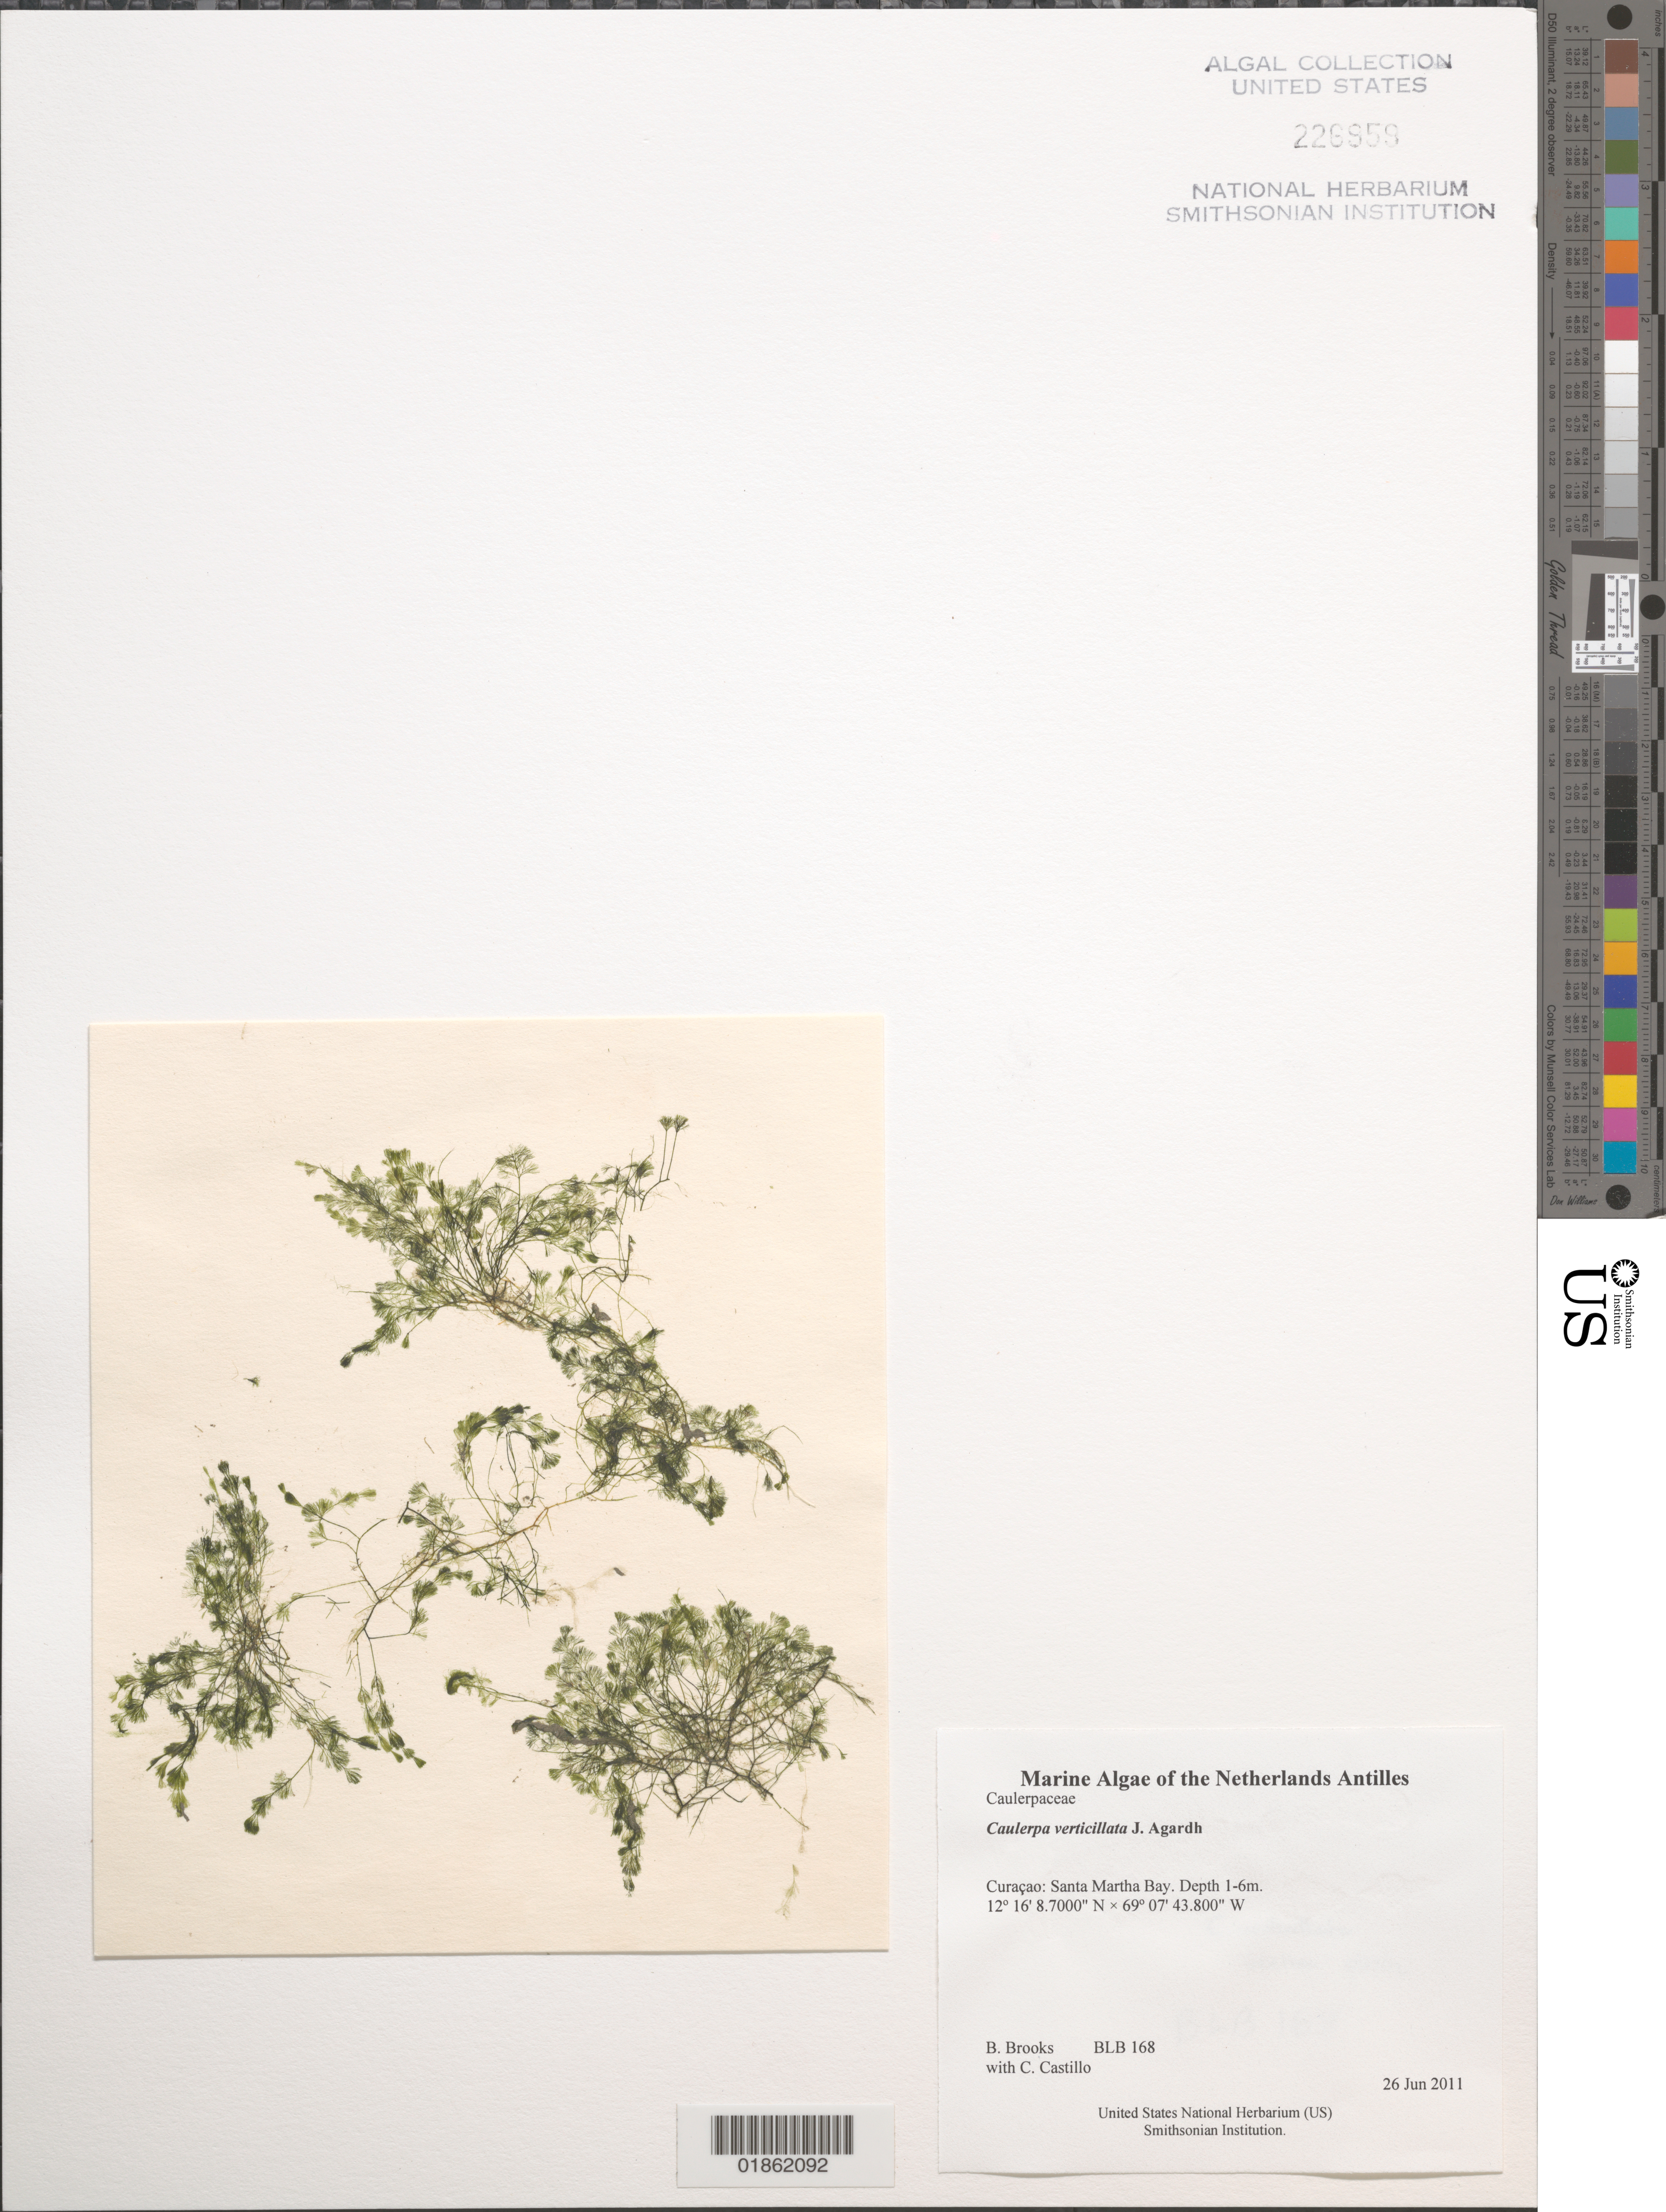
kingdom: Plantae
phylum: Chlorophyta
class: Ulvophyceae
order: Bryopsidales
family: Caulerpaceae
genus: Caulerpa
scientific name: Caulerpa verticillata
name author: J. Agardh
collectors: B. Brooks & C. Castillo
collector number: BLB 168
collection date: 2011-06-26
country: Curaçao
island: Curaçao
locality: Santa Martha Bay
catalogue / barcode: US 226959